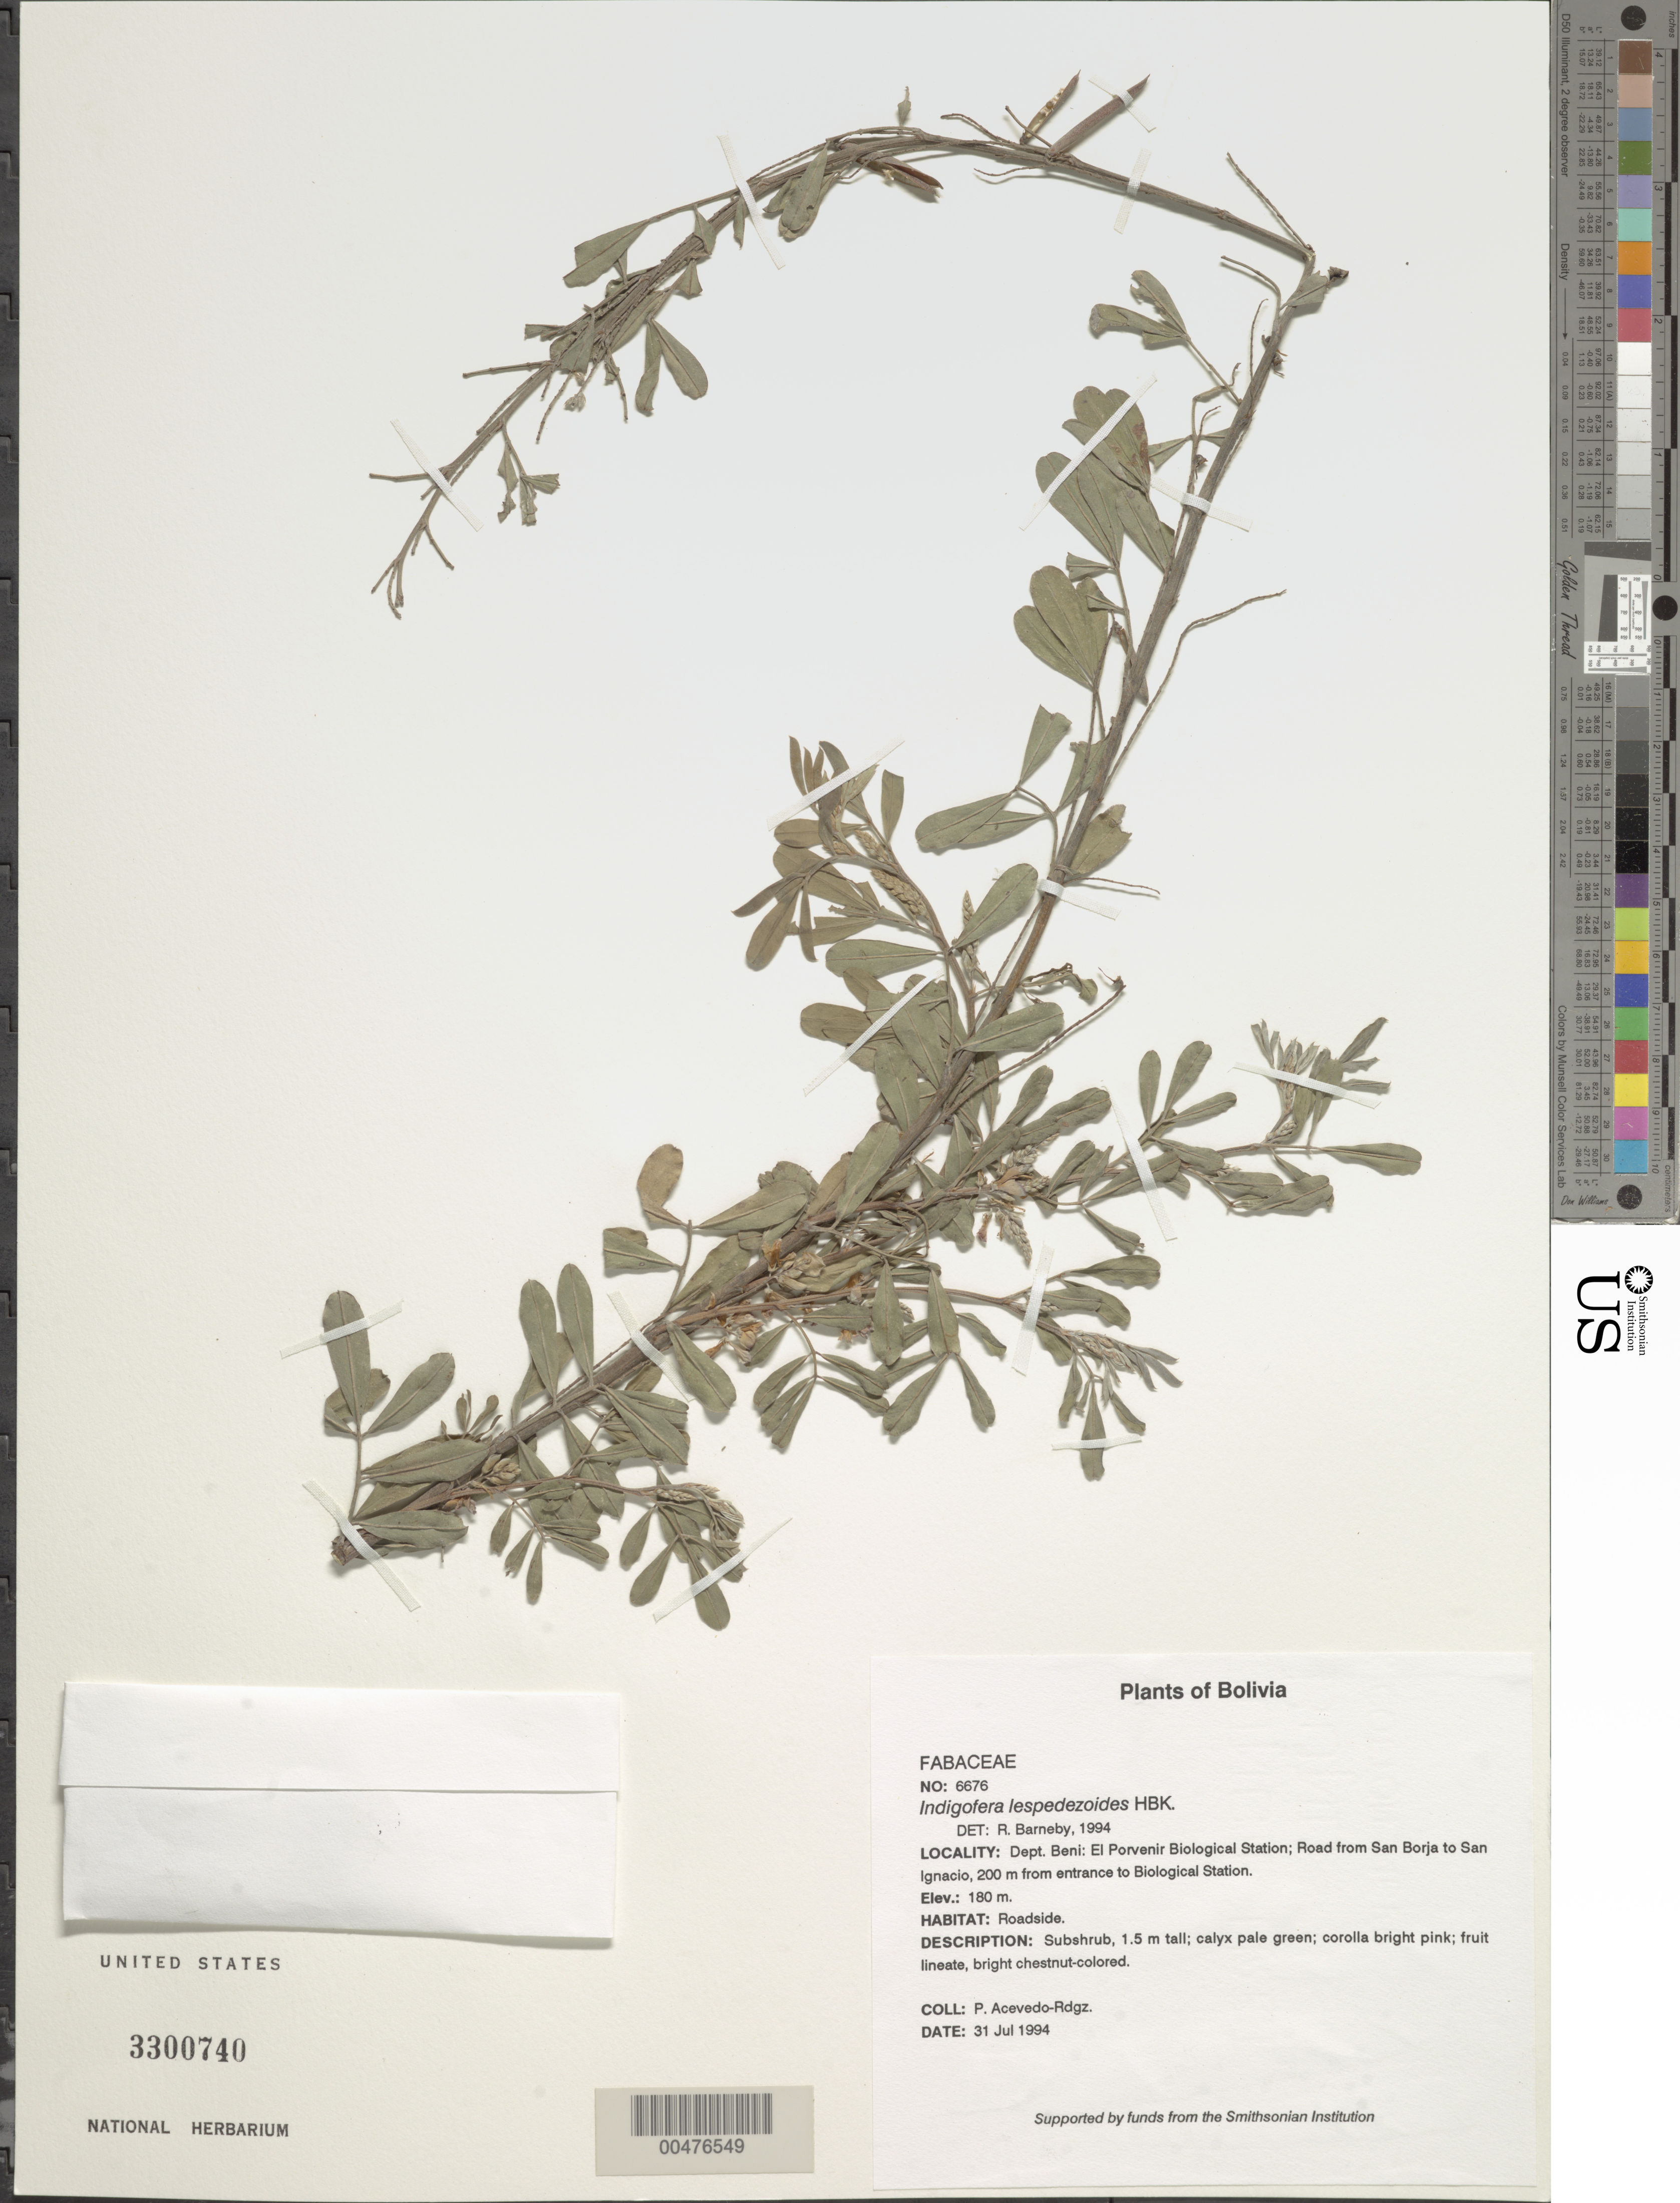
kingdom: Plantae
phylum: Tracheophyta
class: Magnoliopsida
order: Fabales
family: Fabaceae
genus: Indigofera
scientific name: Indigofera lespedezioides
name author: Kunth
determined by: Barneby, Rupert C., (NY)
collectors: P. Acevedo-Rodr.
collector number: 6676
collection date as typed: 31 Jul 1994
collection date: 1994-07-31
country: Bolivia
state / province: Beni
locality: Depart. Beni, El Porvenir Biological Station. Road from San Borja to San Ignacio; 200 m from entrance to Biological Station.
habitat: Roadside.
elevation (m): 180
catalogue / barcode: US 3300740